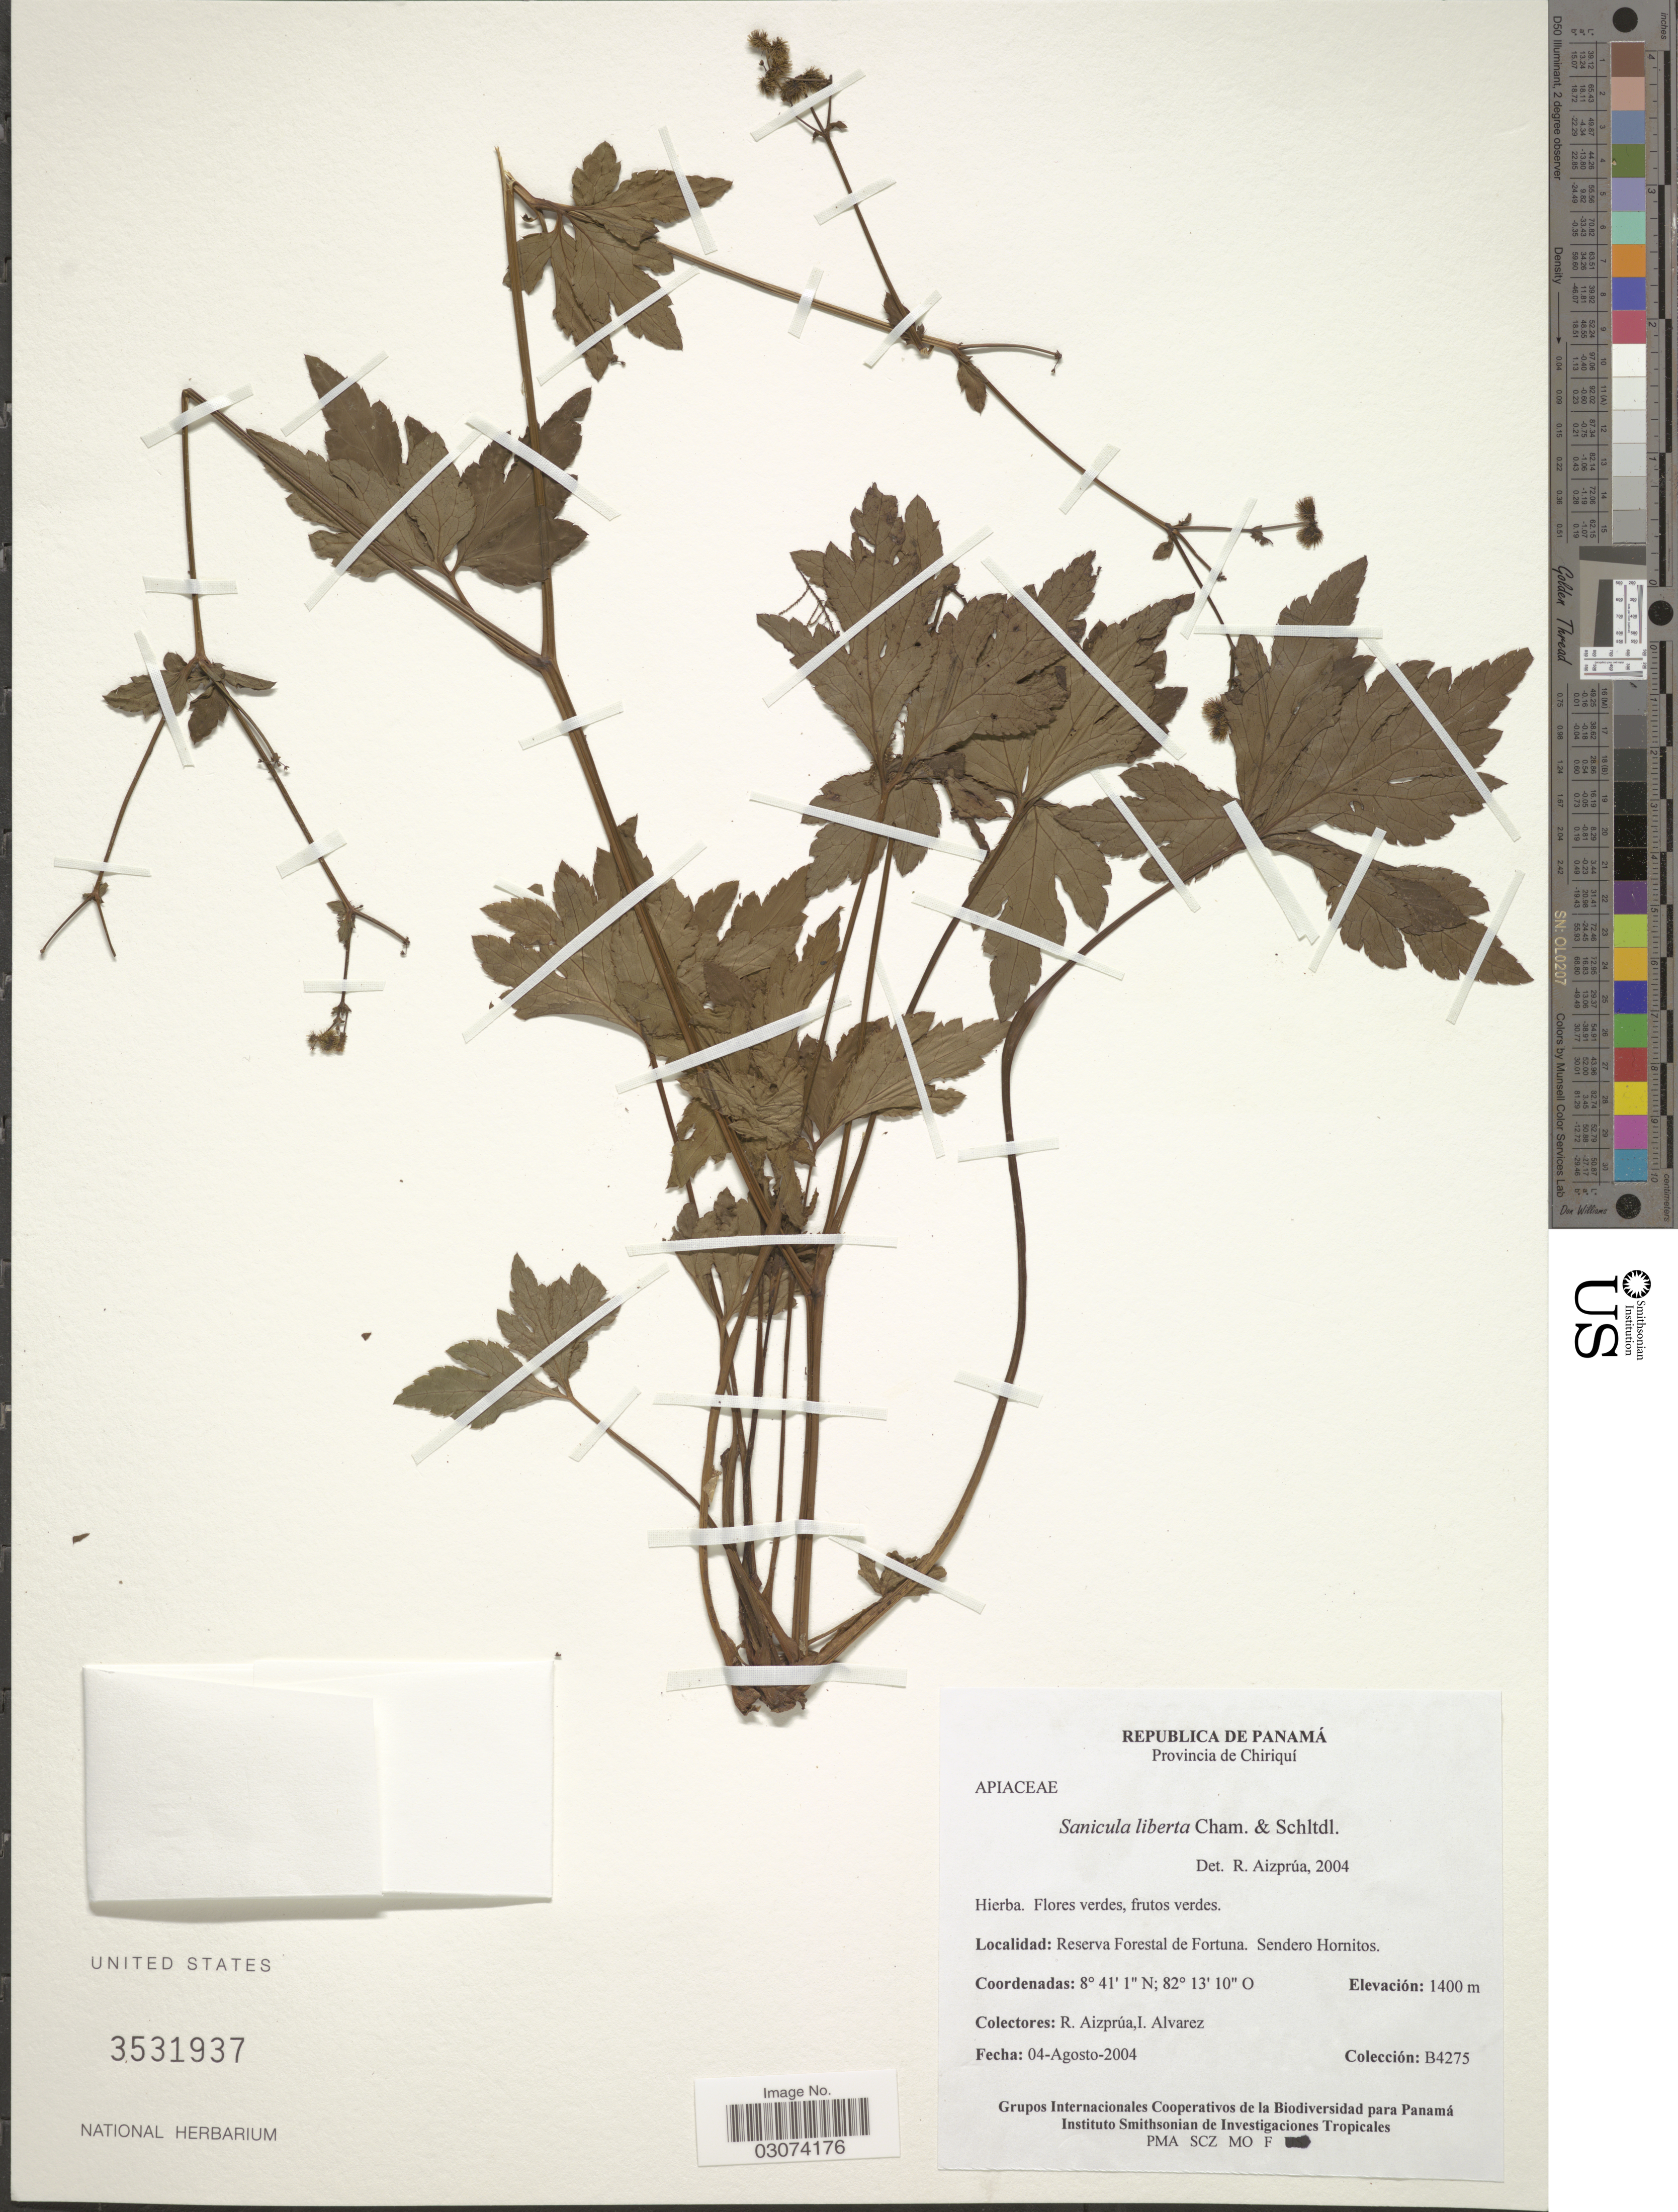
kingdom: Plantae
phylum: Tracheophyta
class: Magnoliopsida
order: Apiales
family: Apiaceae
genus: Sanicula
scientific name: Sanicula liberta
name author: Cham. & Schltdl.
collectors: R. Aizprúa & I. Alvarez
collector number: B4275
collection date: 2004-08-04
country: Panama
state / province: Chiriqui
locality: Reserva Forestal de Fortuna.Sendero Hornitos.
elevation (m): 1400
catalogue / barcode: US 3531937